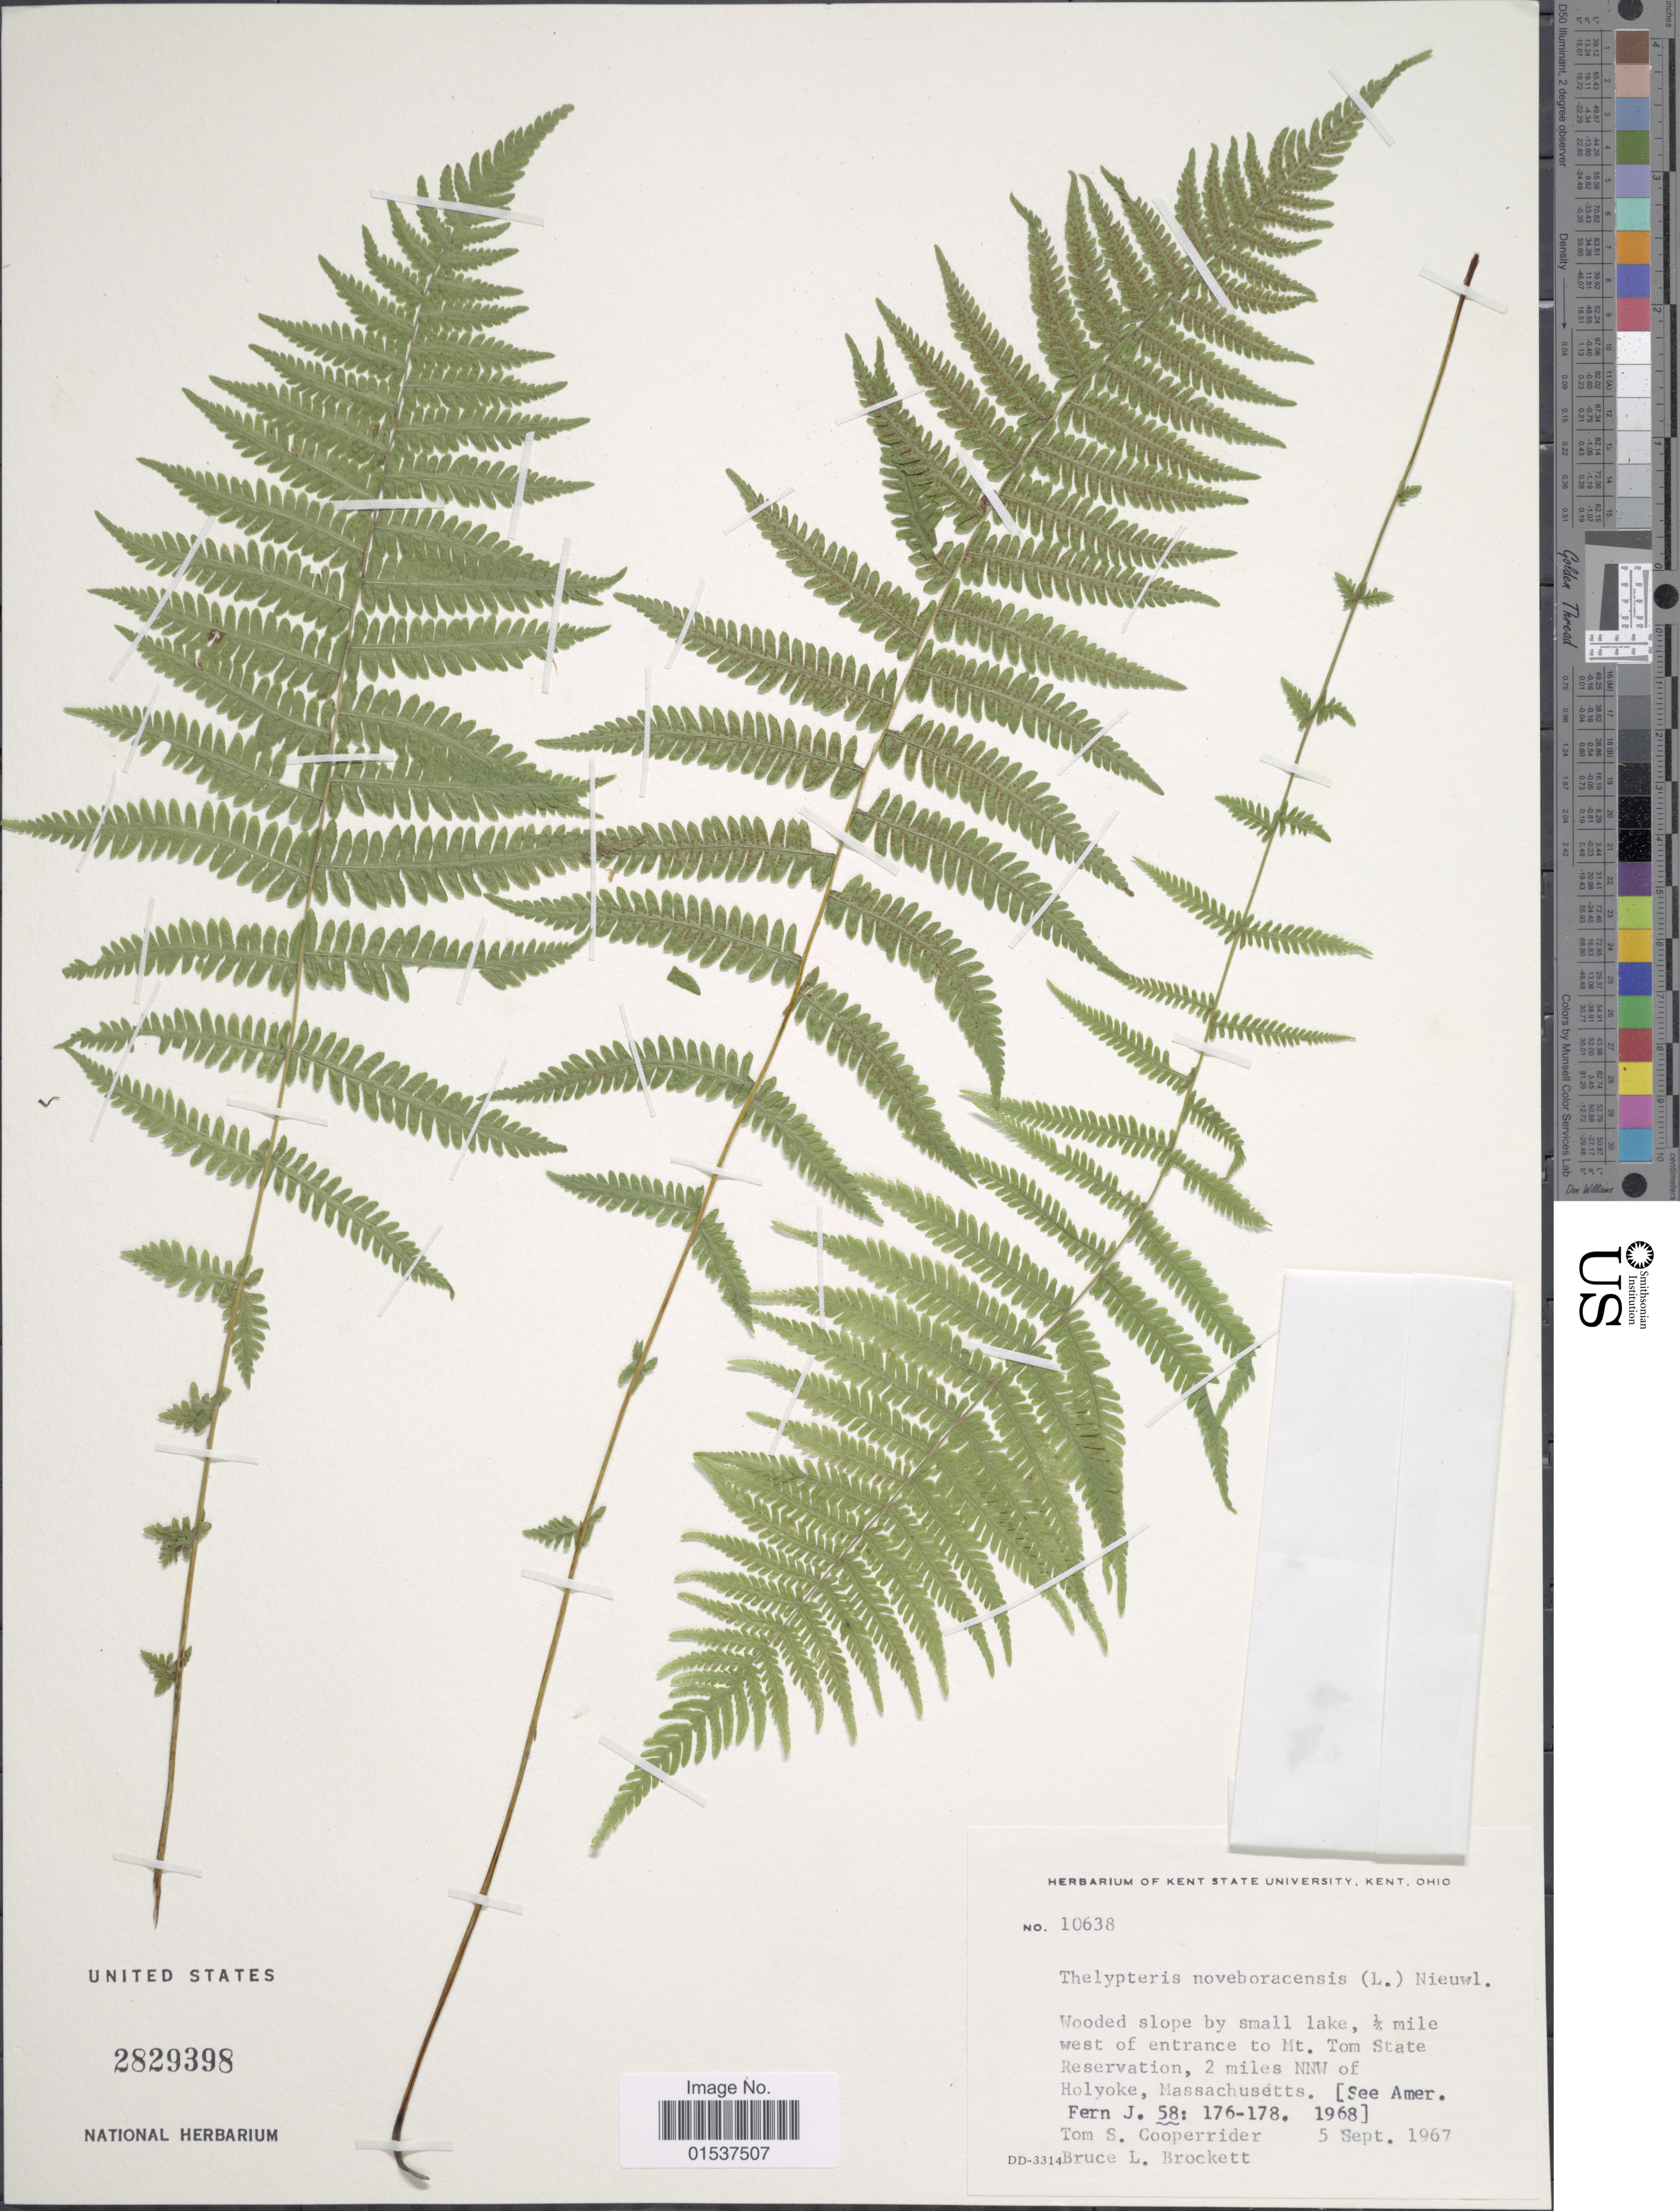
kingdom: Plantae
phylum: Tracheophyta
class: Polypodiopsida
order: Polypodiales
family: Thelypteridaceae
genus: Parathelypteris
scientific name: Parathelypteris noveboracensis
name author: (L.) Ching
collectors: T. S. Cooperrider & B. Brockett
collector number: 10638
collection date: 1967-09-05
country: United States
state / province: Massachusetts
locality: Wooded slope by small lake, ¼ mile west of entrance to Mt. Tom State Reservation, 2 miles NNW of Holyoke, Massachusetts.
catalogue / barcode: US 2829398